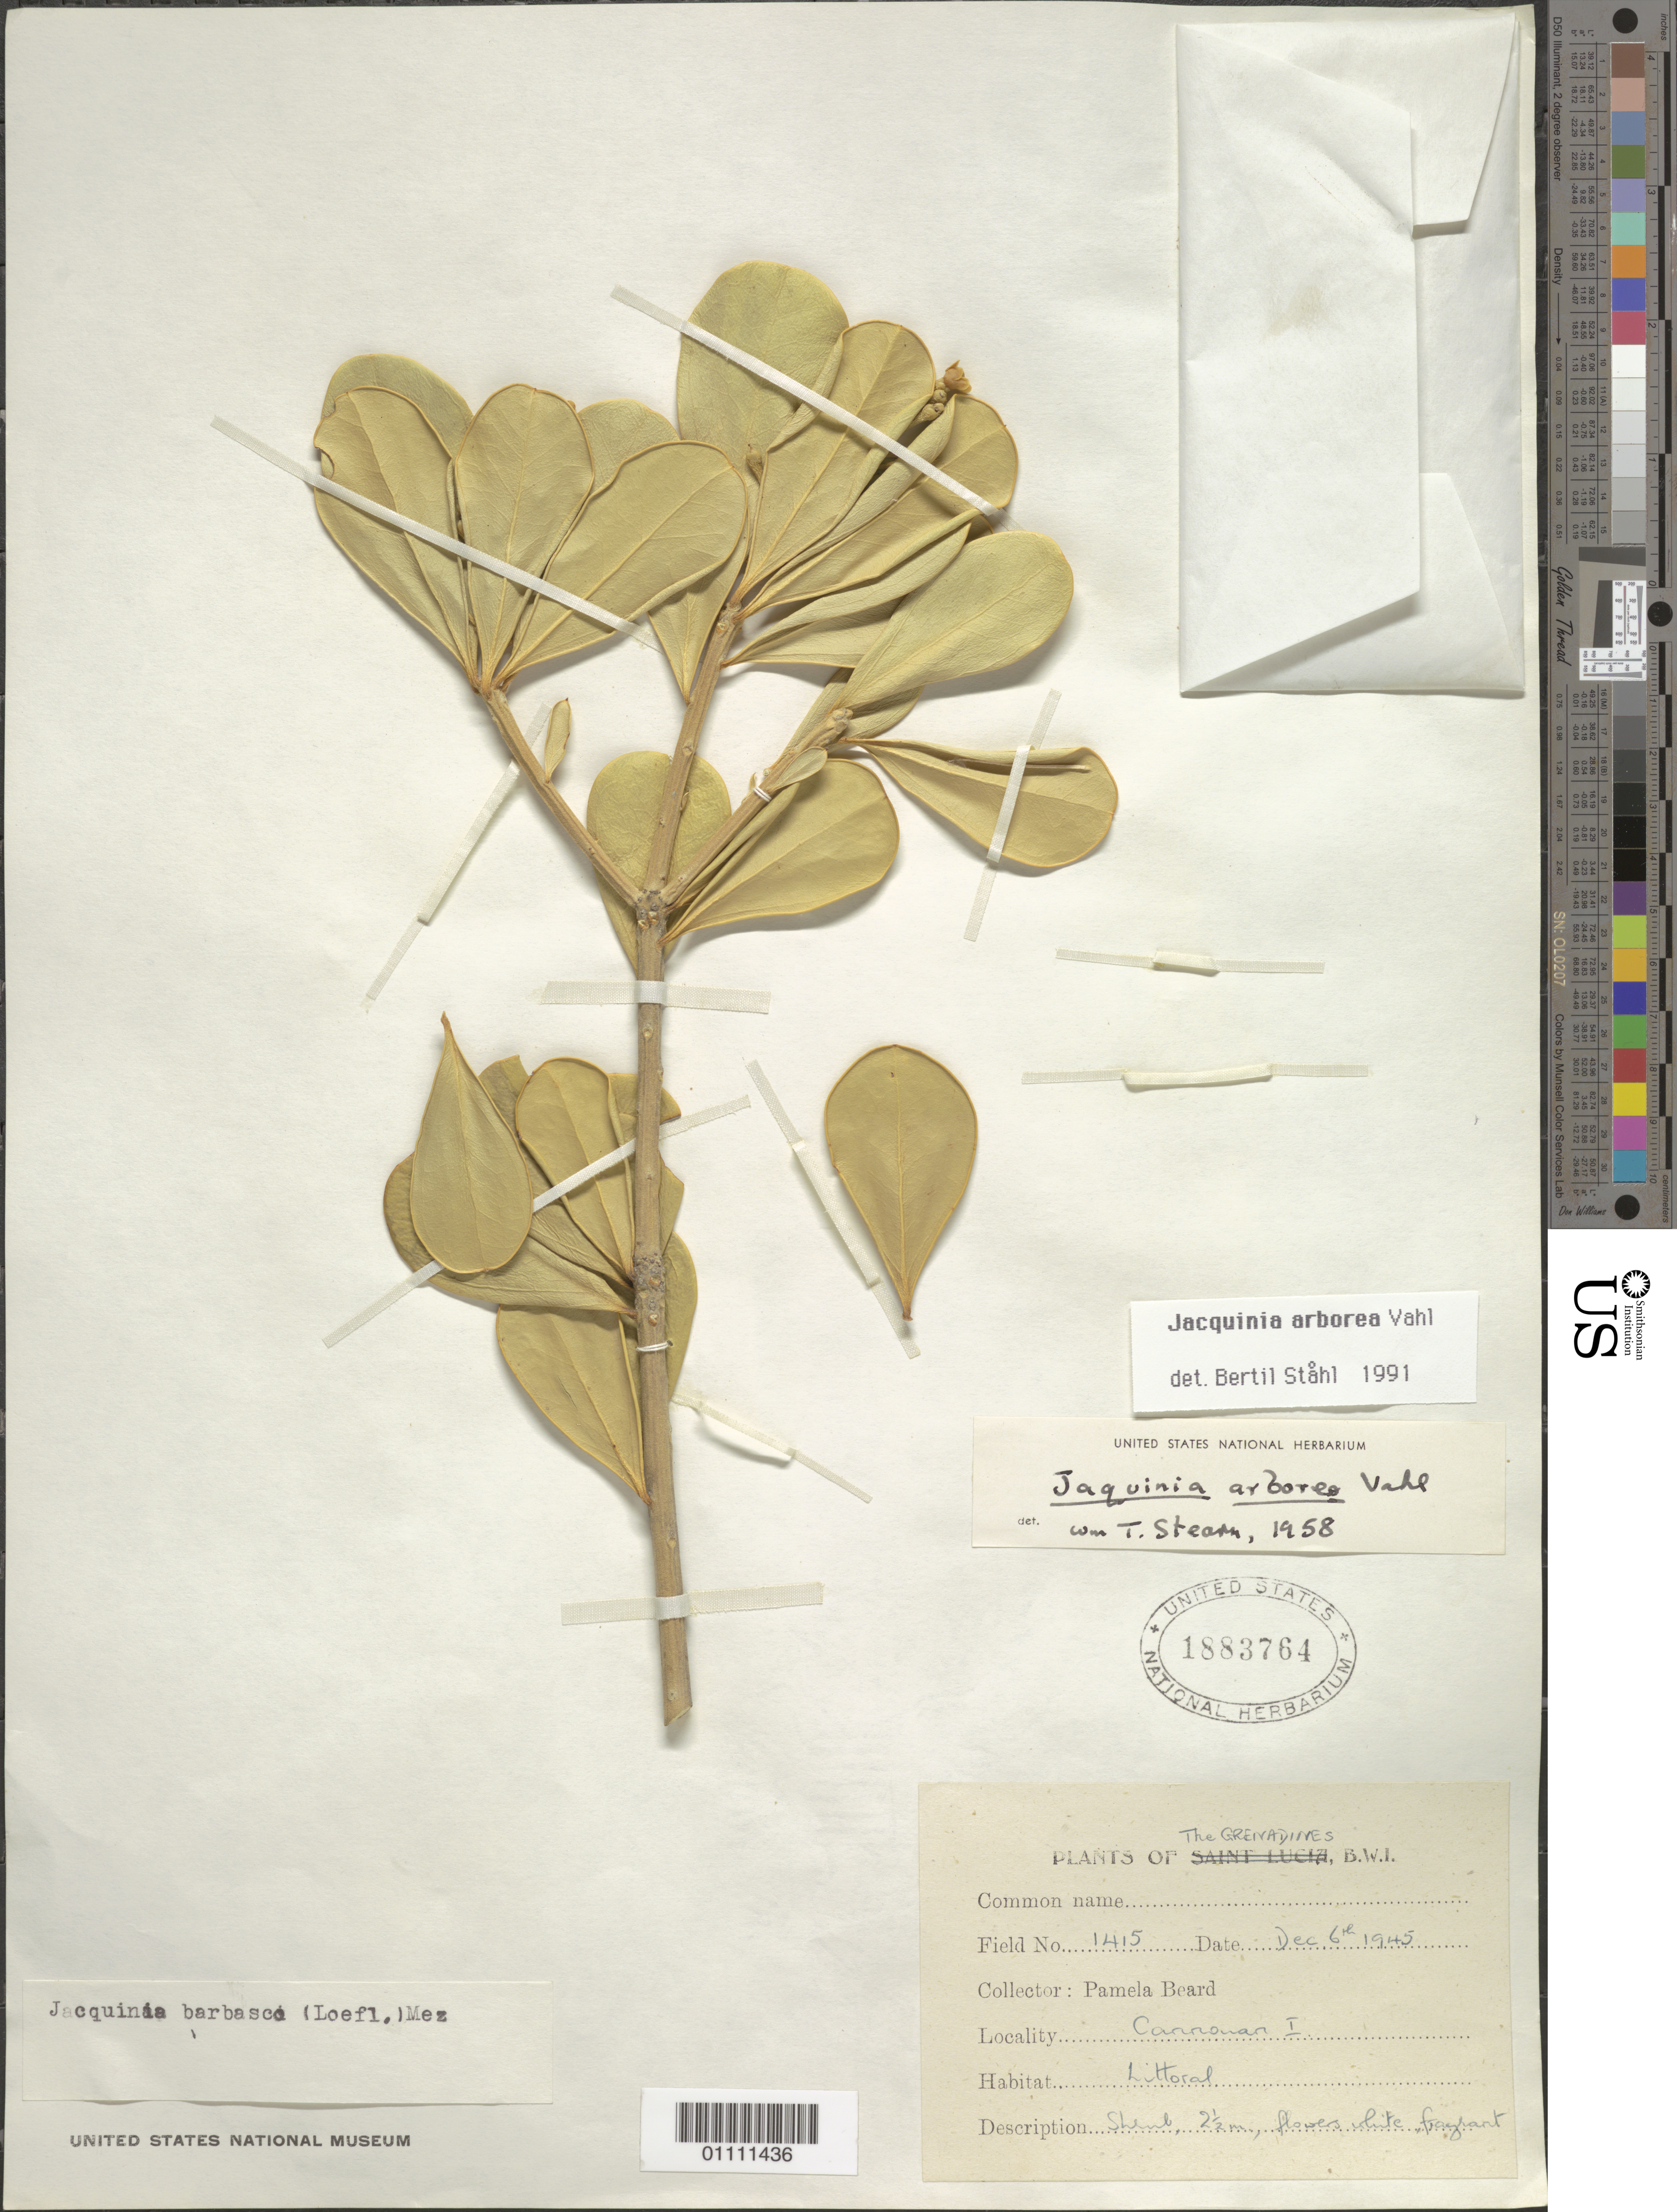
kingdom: Plantae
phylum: Tracheophyta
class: Magnoliopsida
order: Ericales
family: Primulaceae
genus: Jacquinia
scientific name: Jacquinia arborea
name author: Vahl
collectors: P. Beard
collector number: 1415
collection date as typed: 06 Dec 1945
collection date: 1945-12-06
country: St. Vincent - Grenadines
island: Canouan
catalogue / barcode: US 1883764